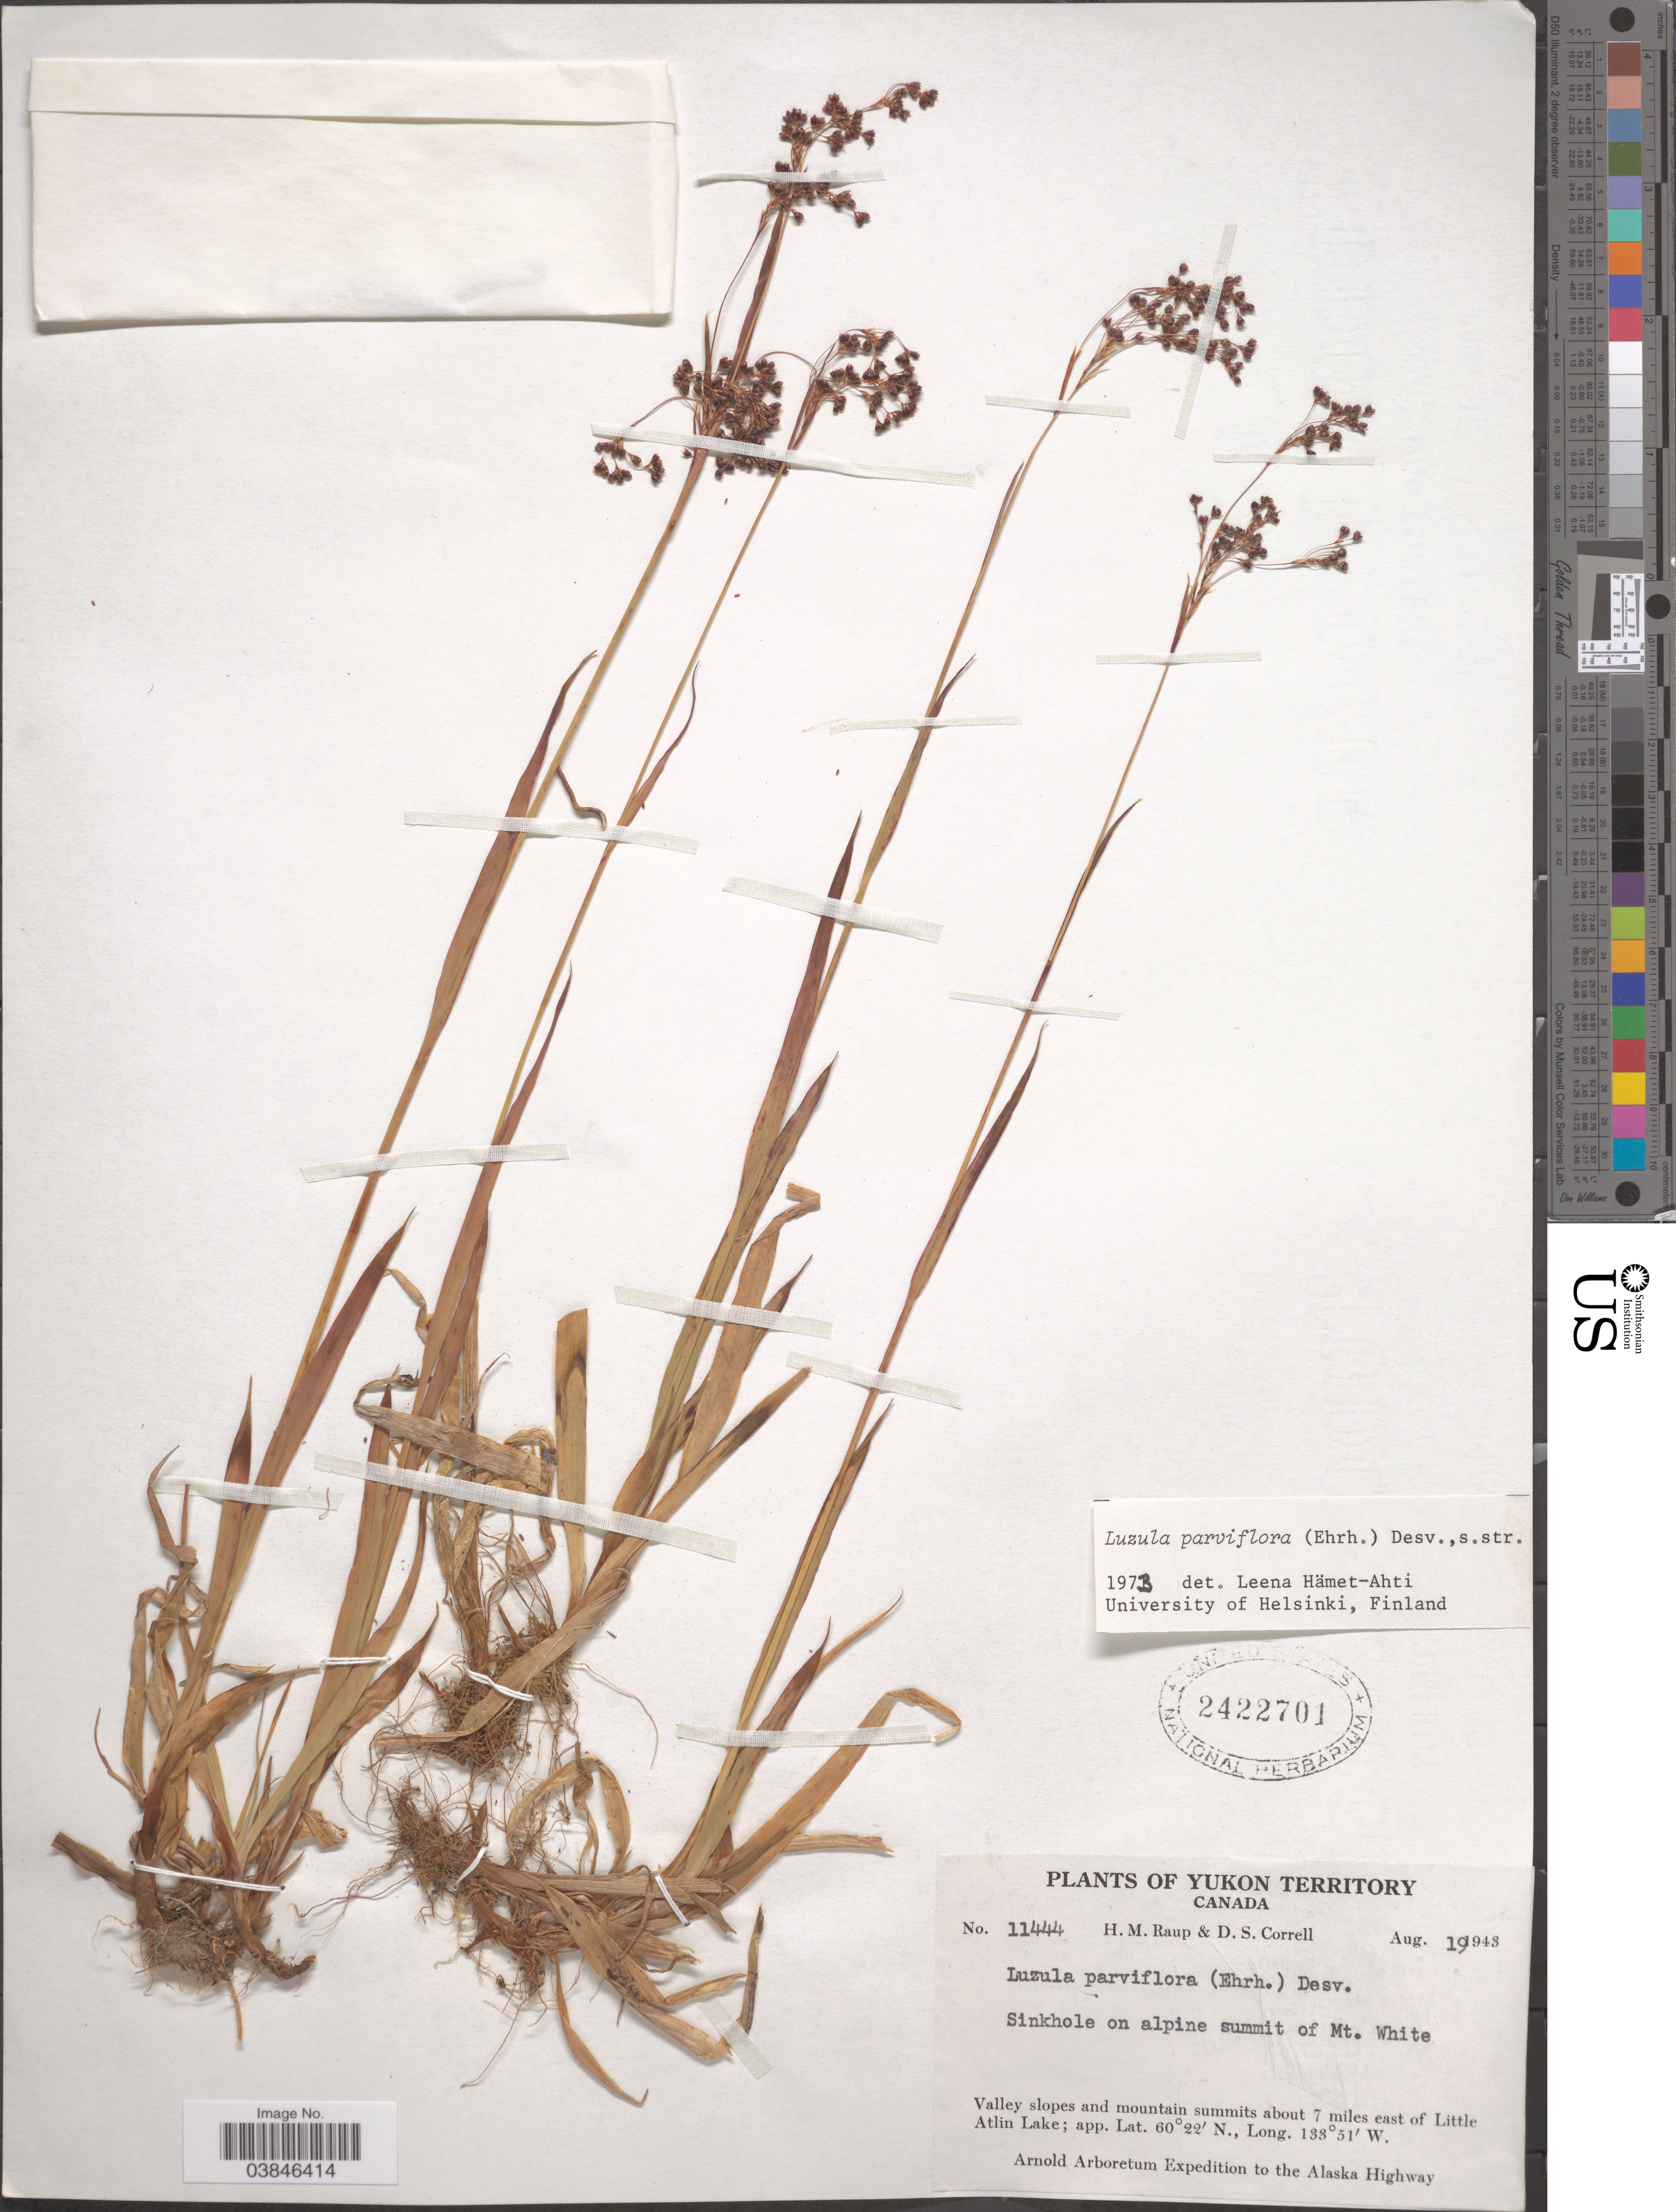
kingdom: Plantae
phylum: Tracheophyta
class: Liliopsida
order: Poales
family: Juncaceae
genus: Luzula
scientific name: Luzula parviflora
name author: (Ehrh.) Desv.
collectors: H. Raup & D. S. Correll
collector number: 11444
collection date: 1943-08-19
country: Canada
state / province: Yukon Territory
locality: Sinkhole on alpine summit of Mt. White. Valley slopes and mountain summits about 7 miles east of Little Atlin Lake. The Alaska Highway.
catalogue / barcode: US 2422701